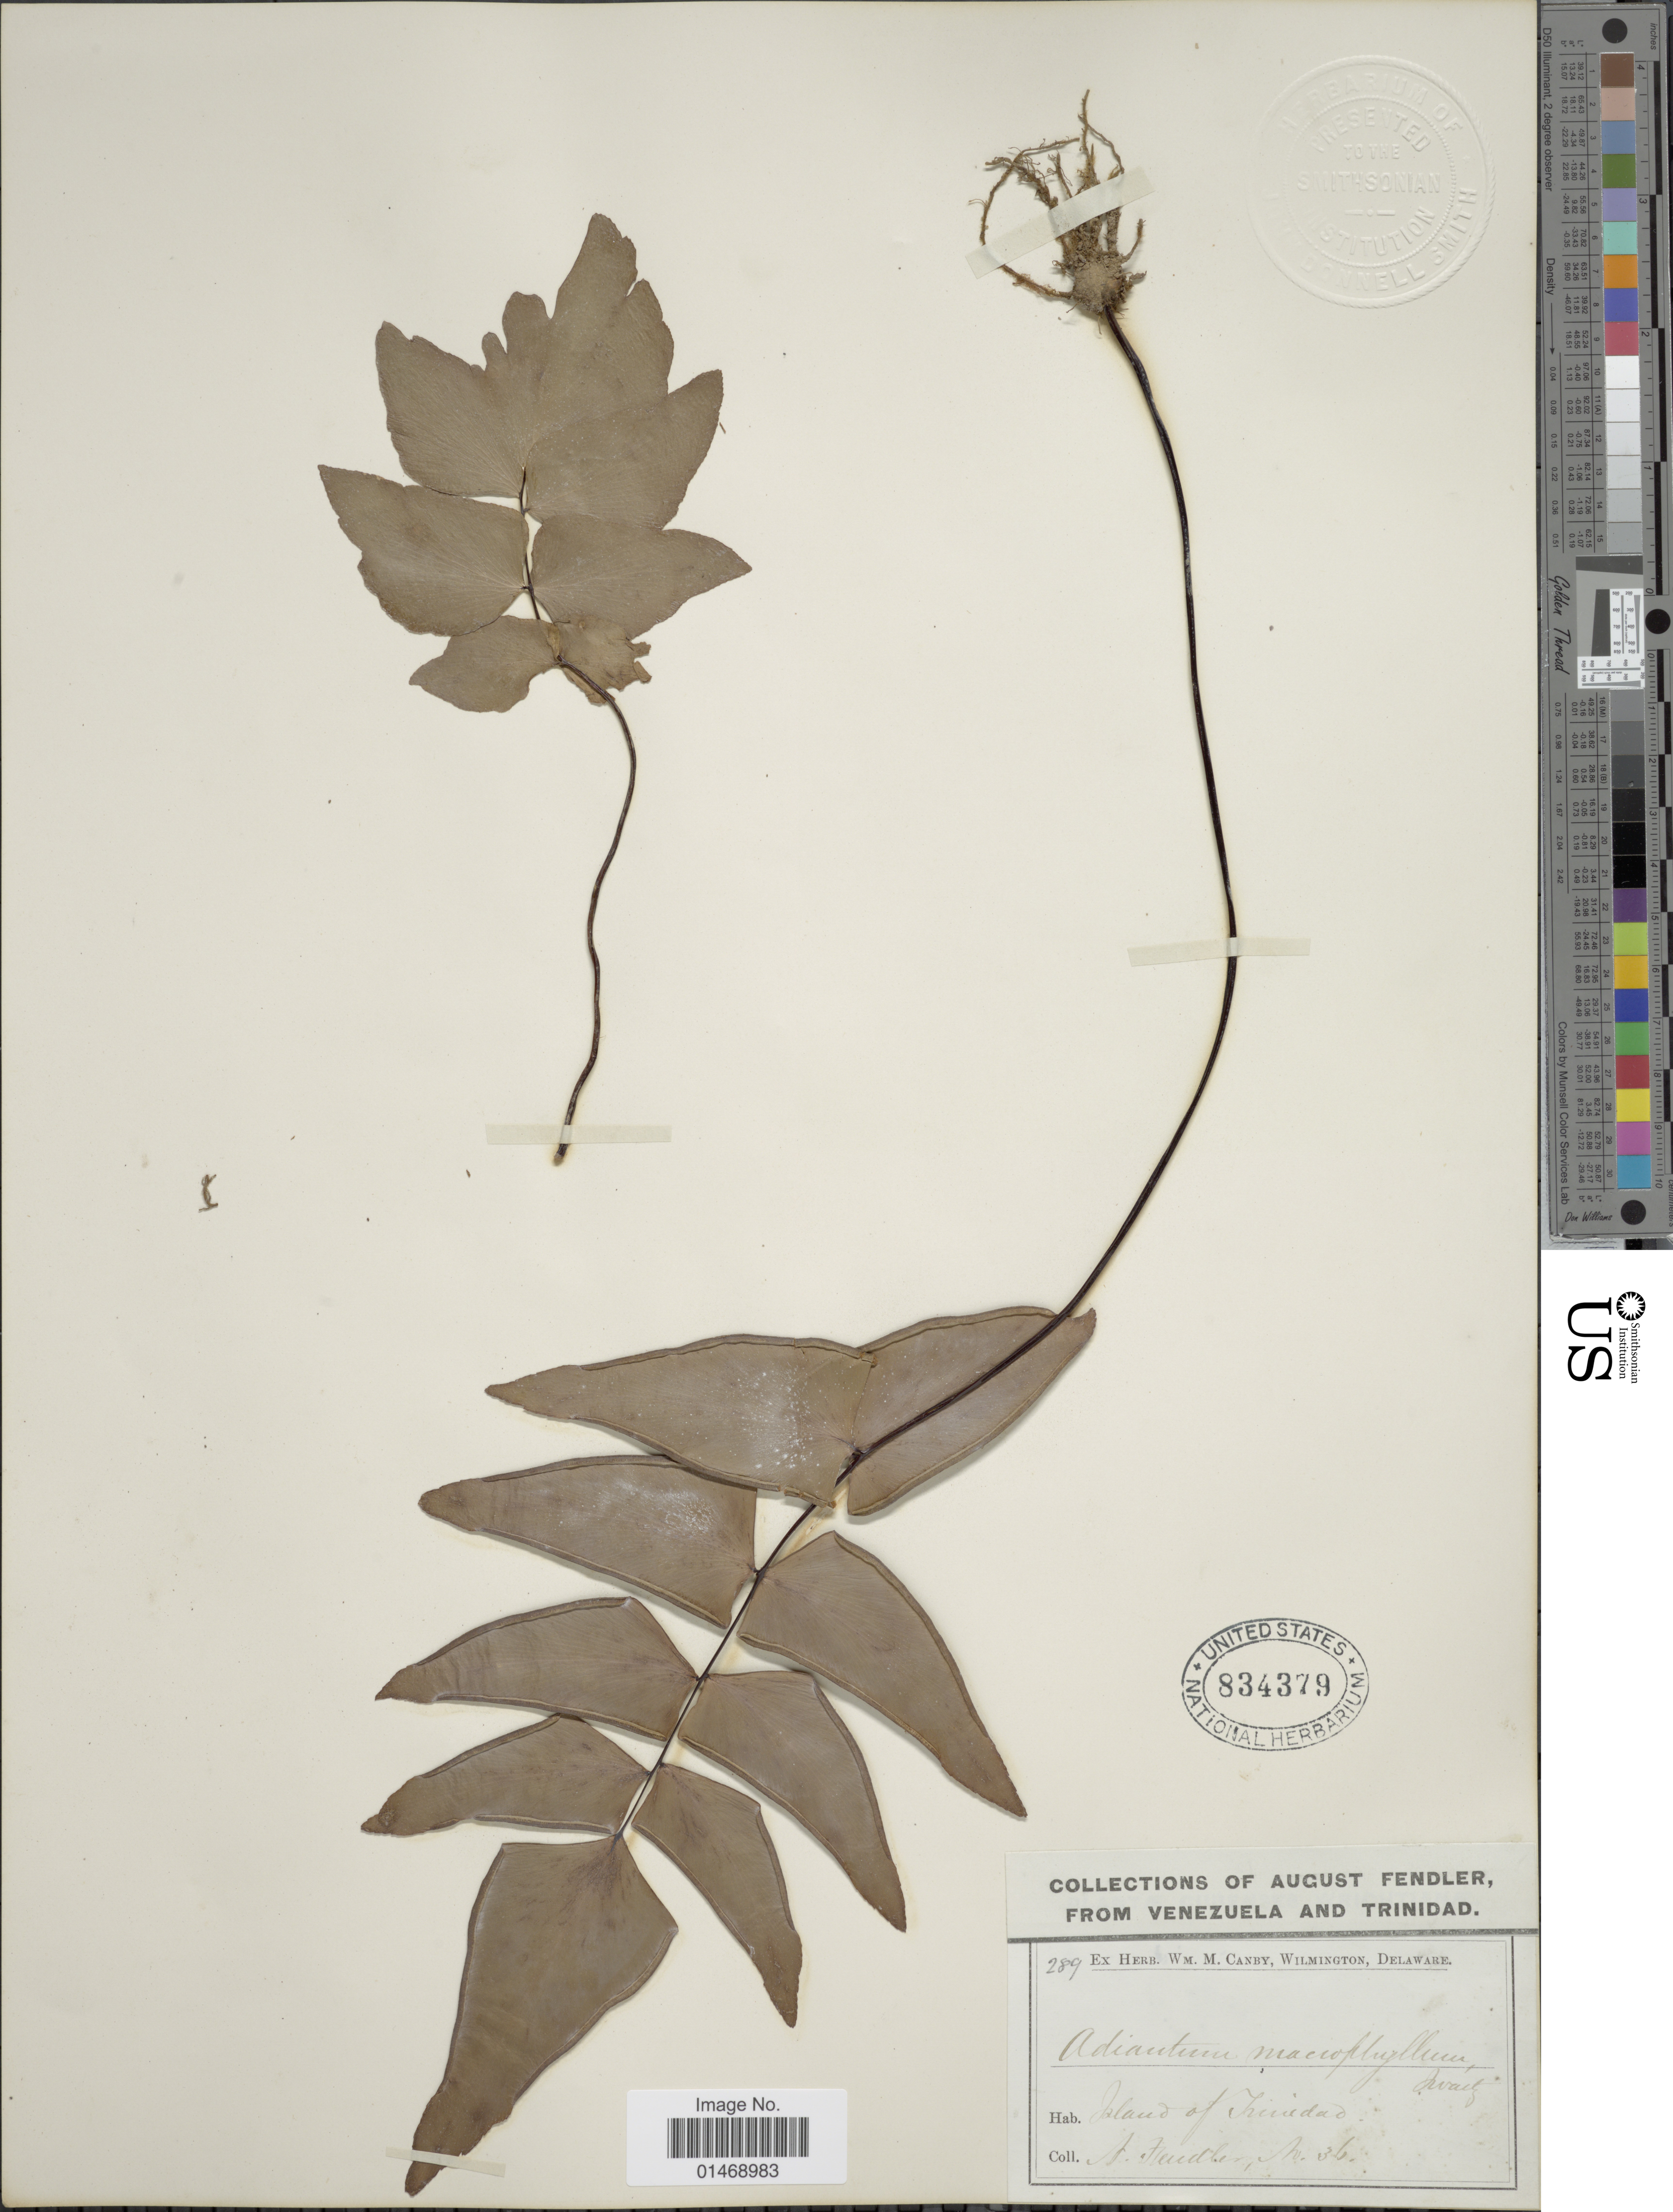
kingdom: Plantae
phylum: Tracheophyta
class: Polypodiopsida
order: Polypodiales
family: Pteridaceae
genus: Adiantum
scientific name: Adiantum macrophyllum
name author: Sw.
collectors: A. Fendler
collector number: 36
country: Trinidad and Tobago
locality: Island of Trinidad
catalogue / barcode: US 834379